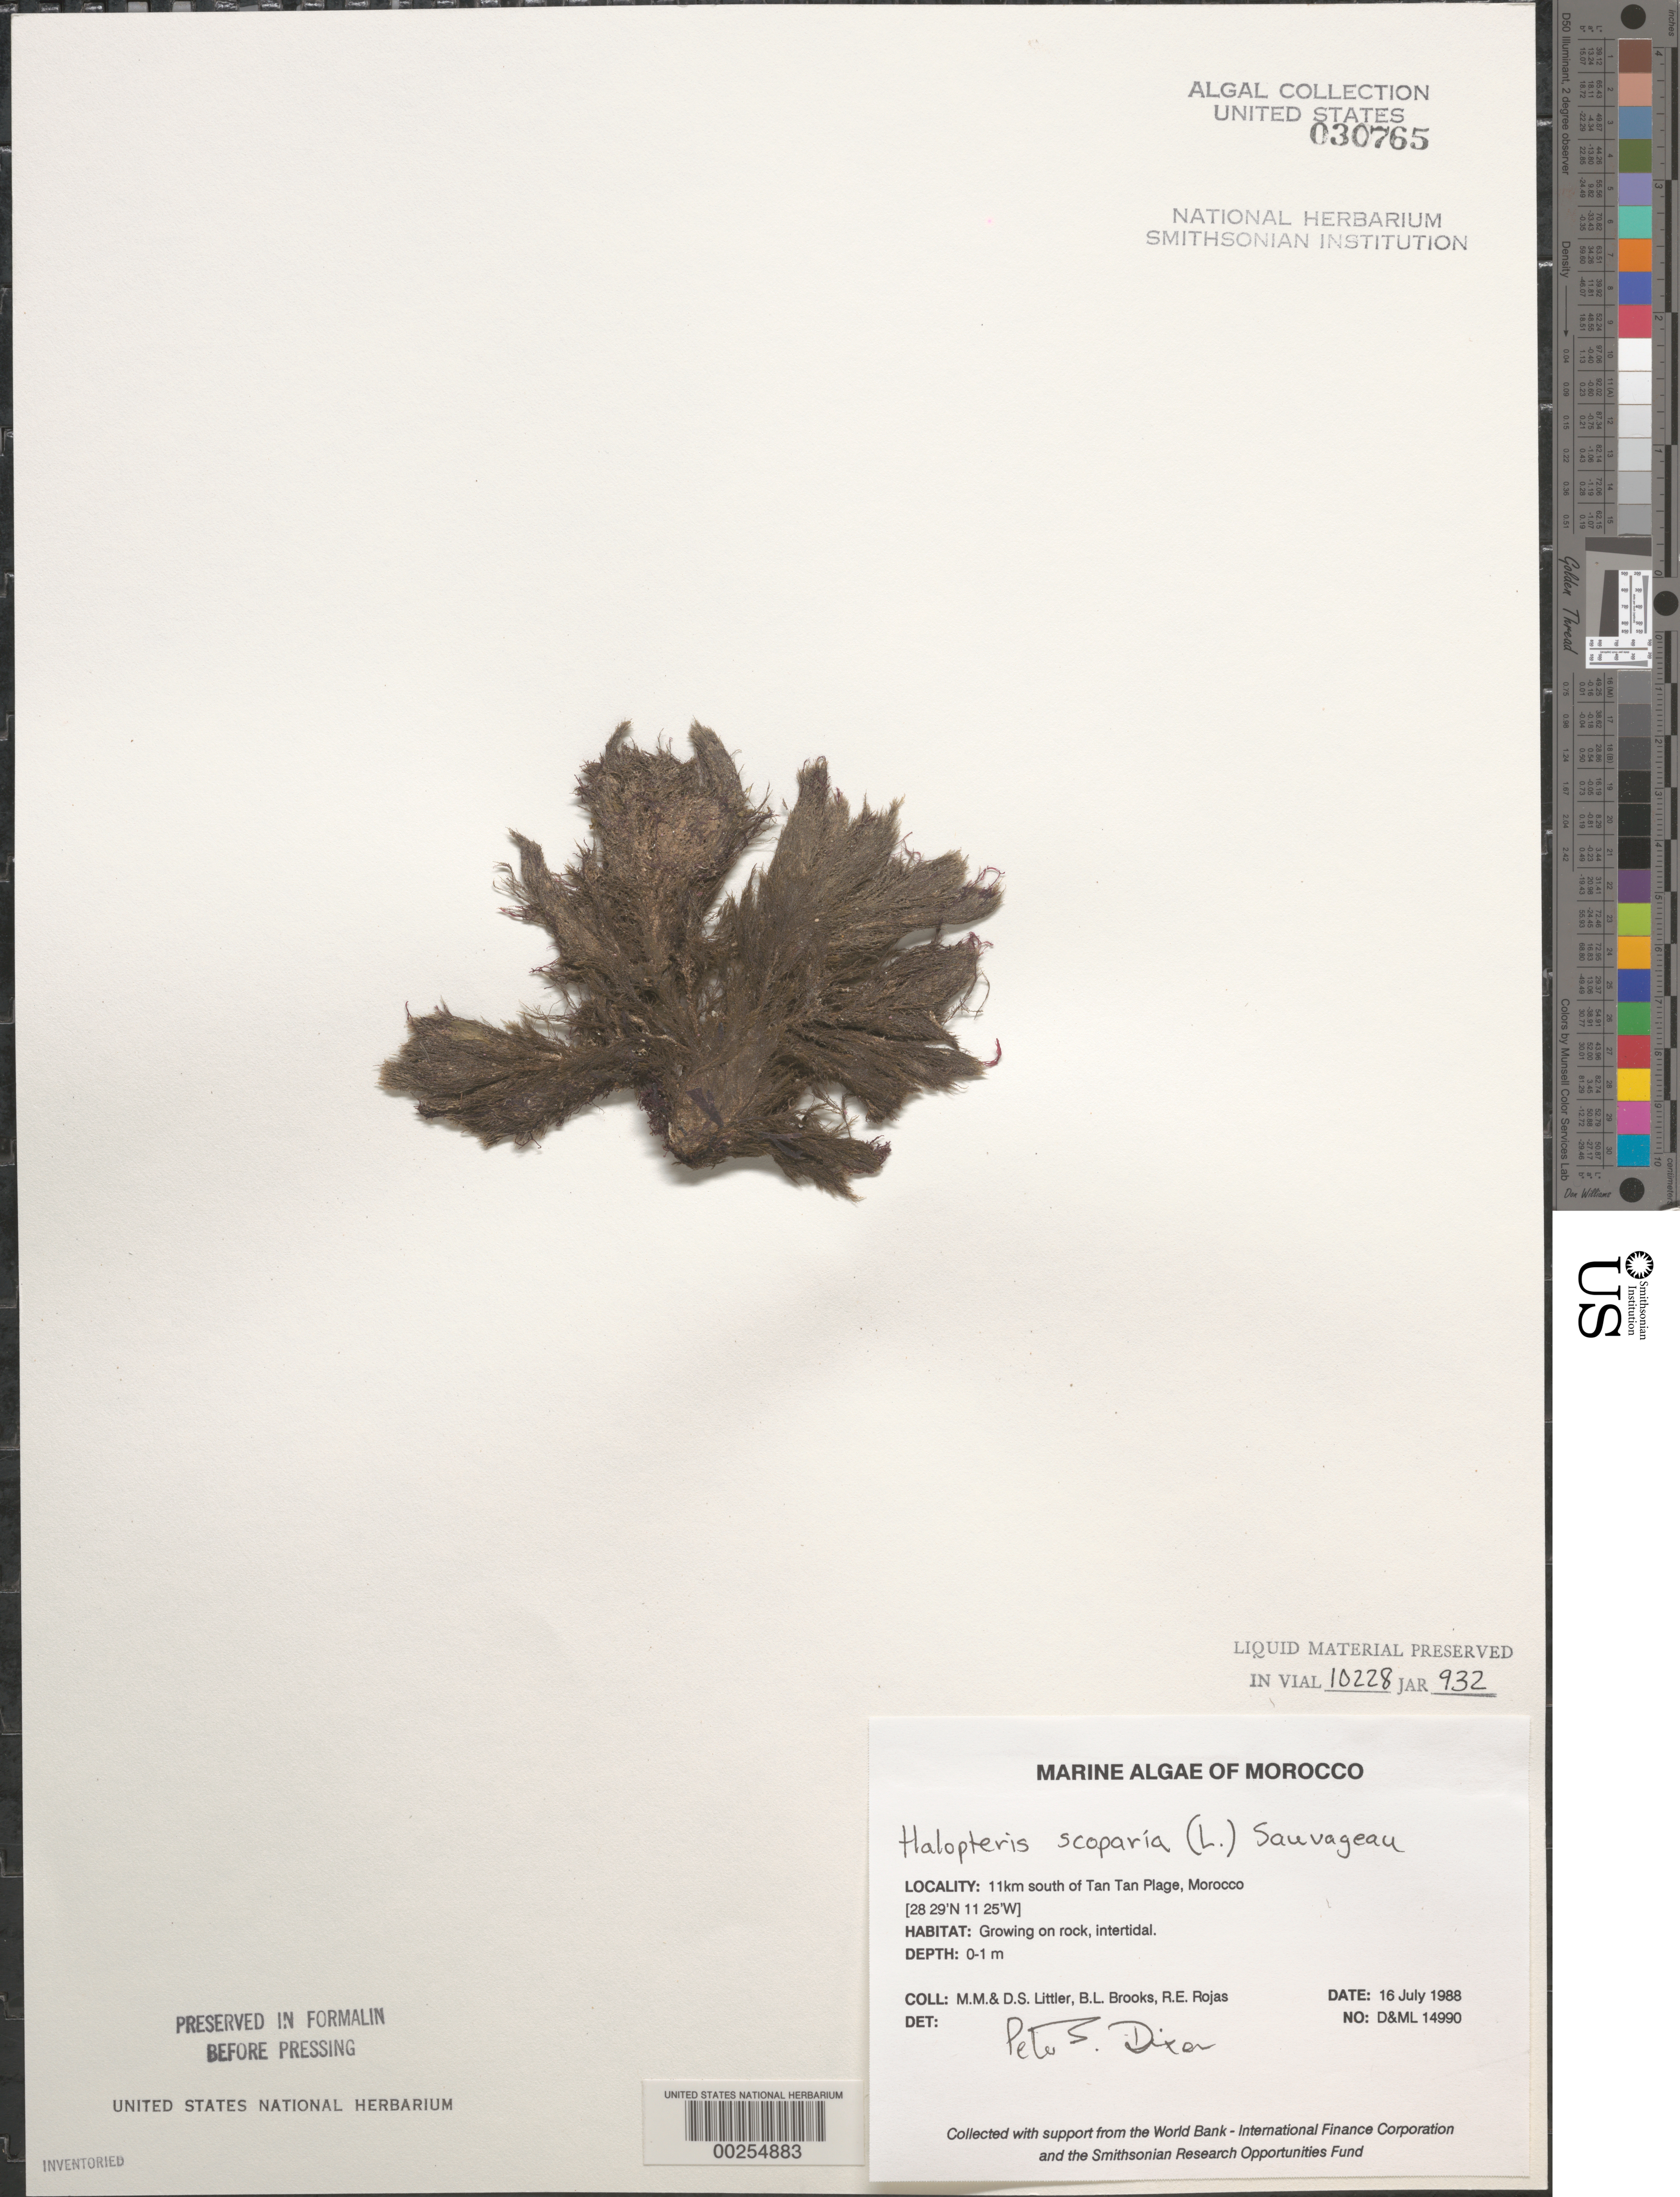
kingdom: Chromista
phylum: Ochrophyta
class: Phaeophyceae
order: Sphacelariales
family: Stypocaulaceae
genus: Halopteris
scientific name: Halopteris scoparia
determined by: Dixon, P. S.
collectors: M. M. Littler, D. S. Littler, B. Brooks & R. Rojas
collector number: D&ML 14990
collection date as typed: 16 Jul 1988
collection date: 1988-07-16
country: Morocco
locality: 11 km south of Tan Tan Plage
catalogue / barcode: US 30765